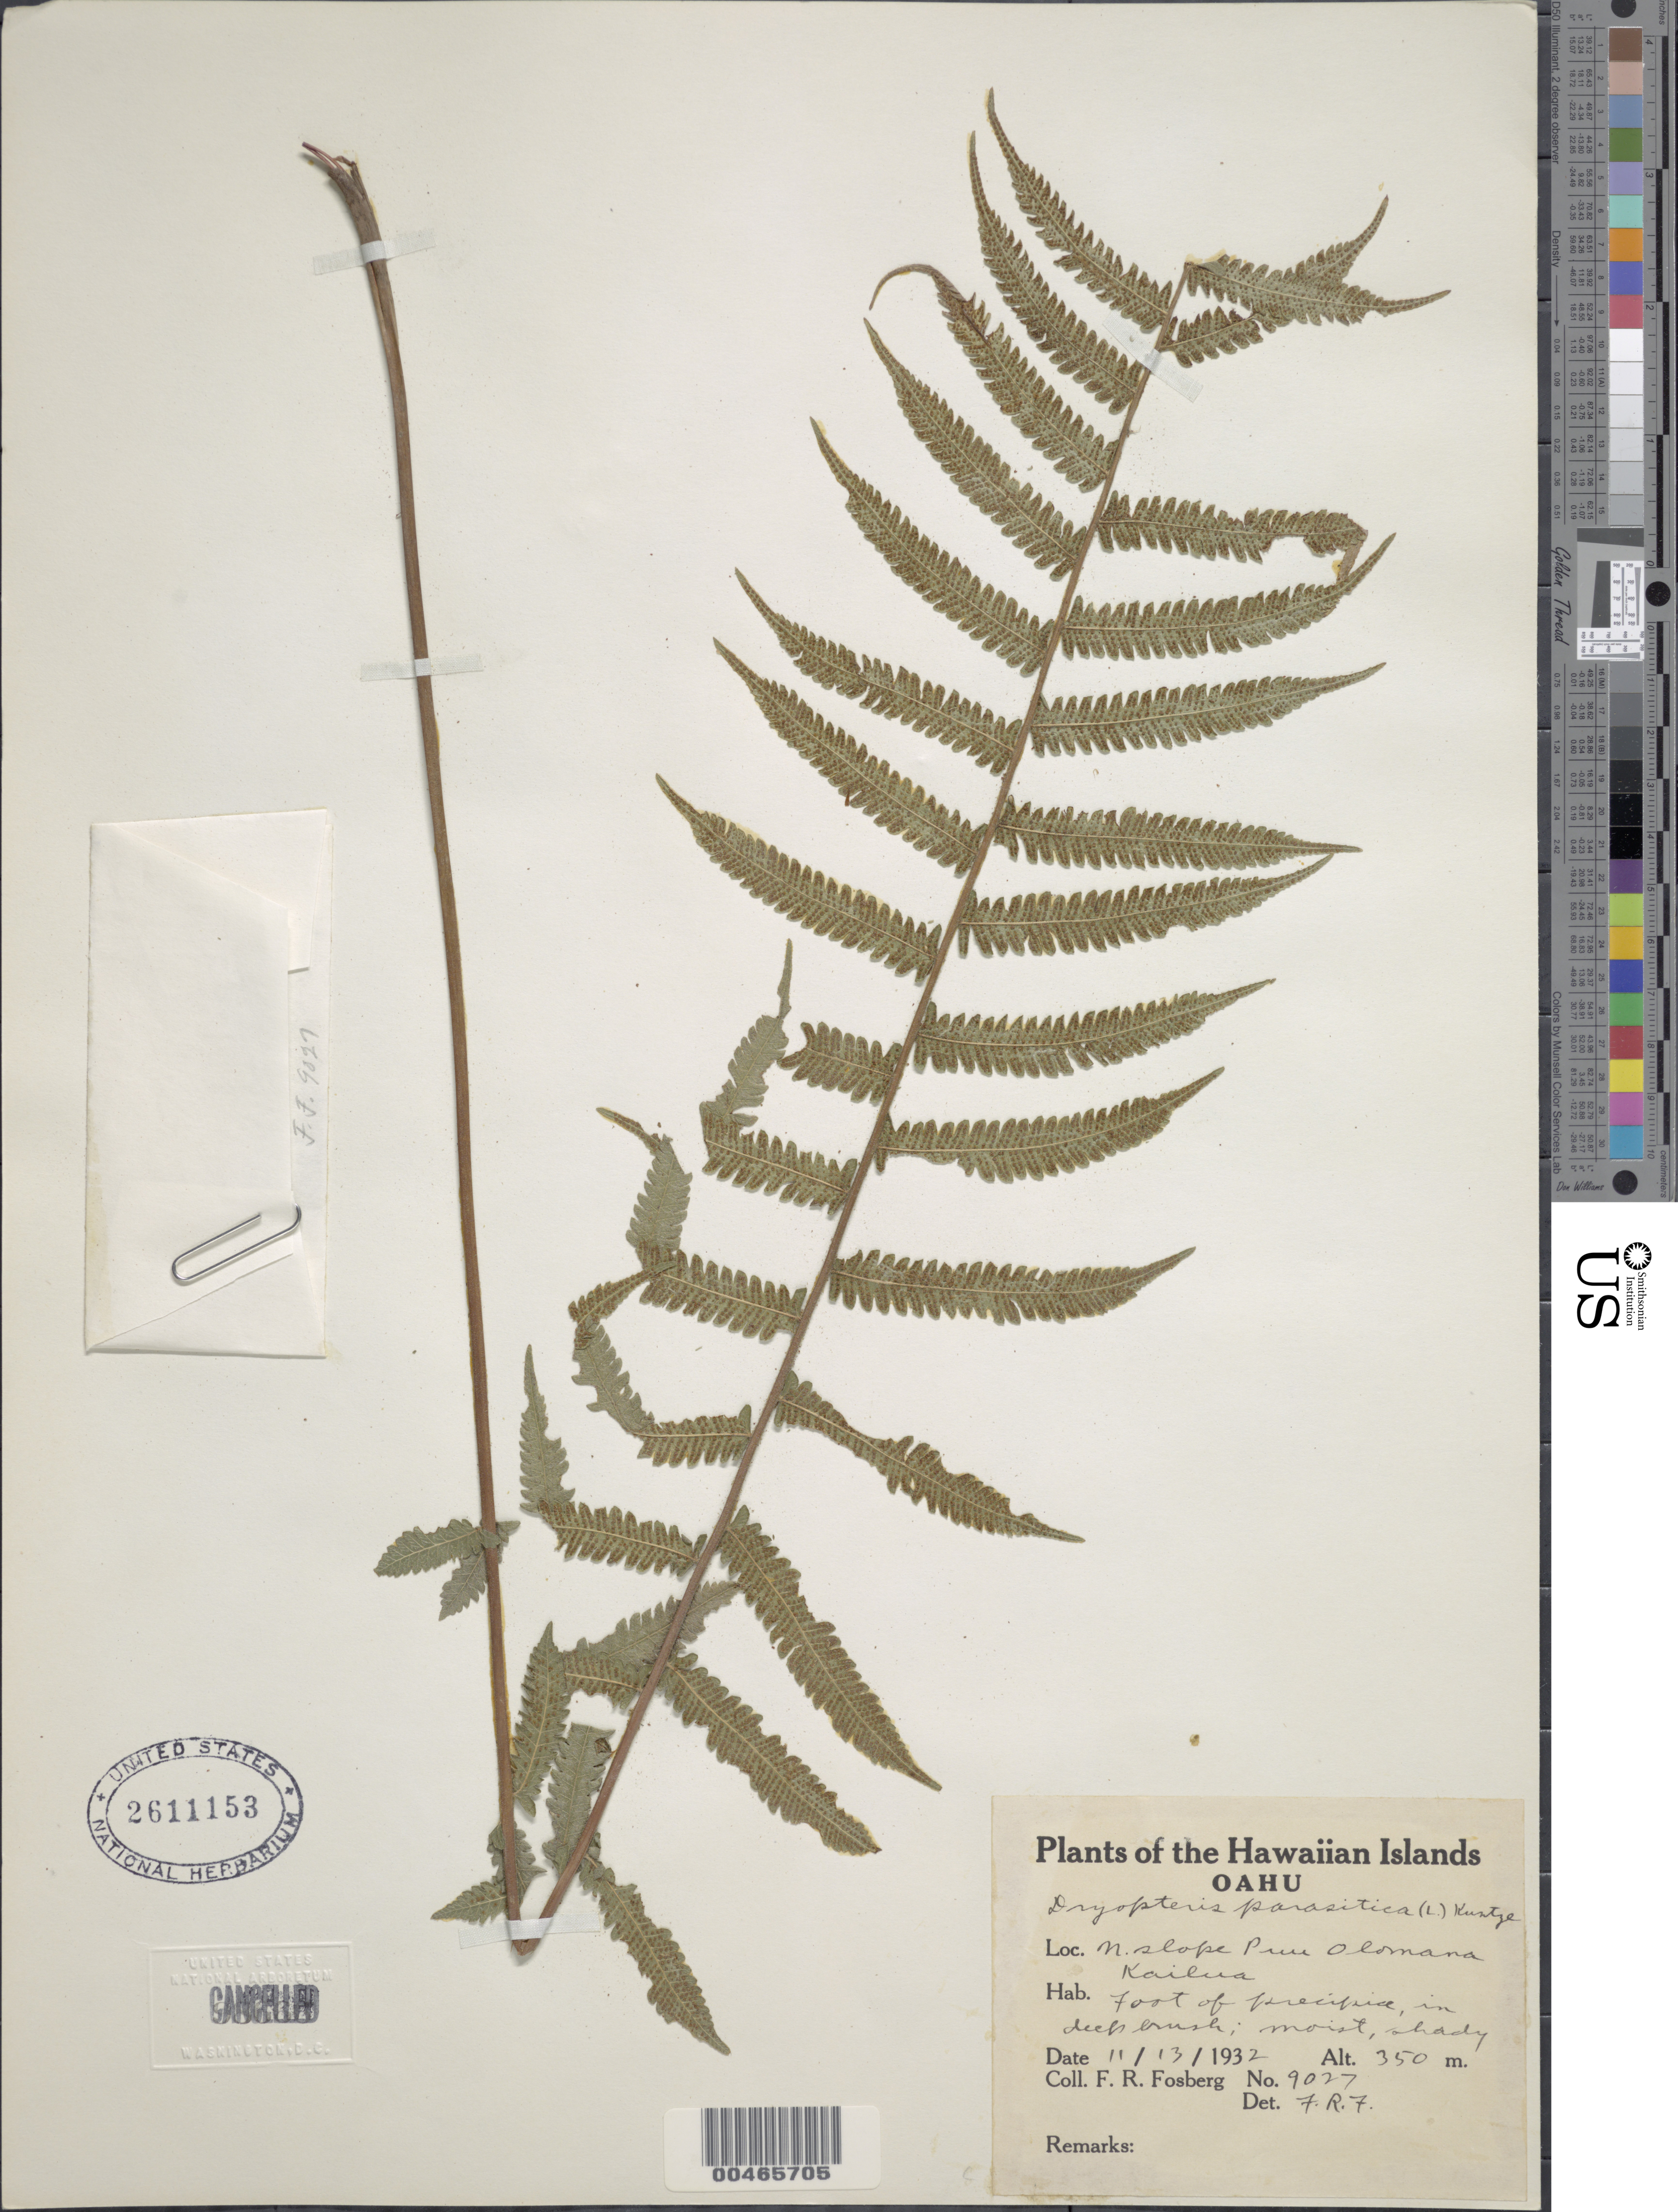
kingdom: Plantae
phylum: Tracheophyta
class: Polypodiopsida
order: Polypodiales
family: Thelypteridaceae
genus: Christella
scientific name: Christella parasitica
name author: (L.) H. Lév.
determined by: Wagner, W. L., (BOT), Smithsonian Institution - National Museum of Natural History (UNITED STATES)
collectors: F. R. Fosberg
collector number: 9027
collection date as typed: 13 Nov 1932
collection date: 1932-11-13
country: United States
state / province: Hawaii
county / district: Honolulu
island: Oahu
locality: N slope Puu Olomana Kailua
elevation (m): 350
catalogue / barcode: US 2611153